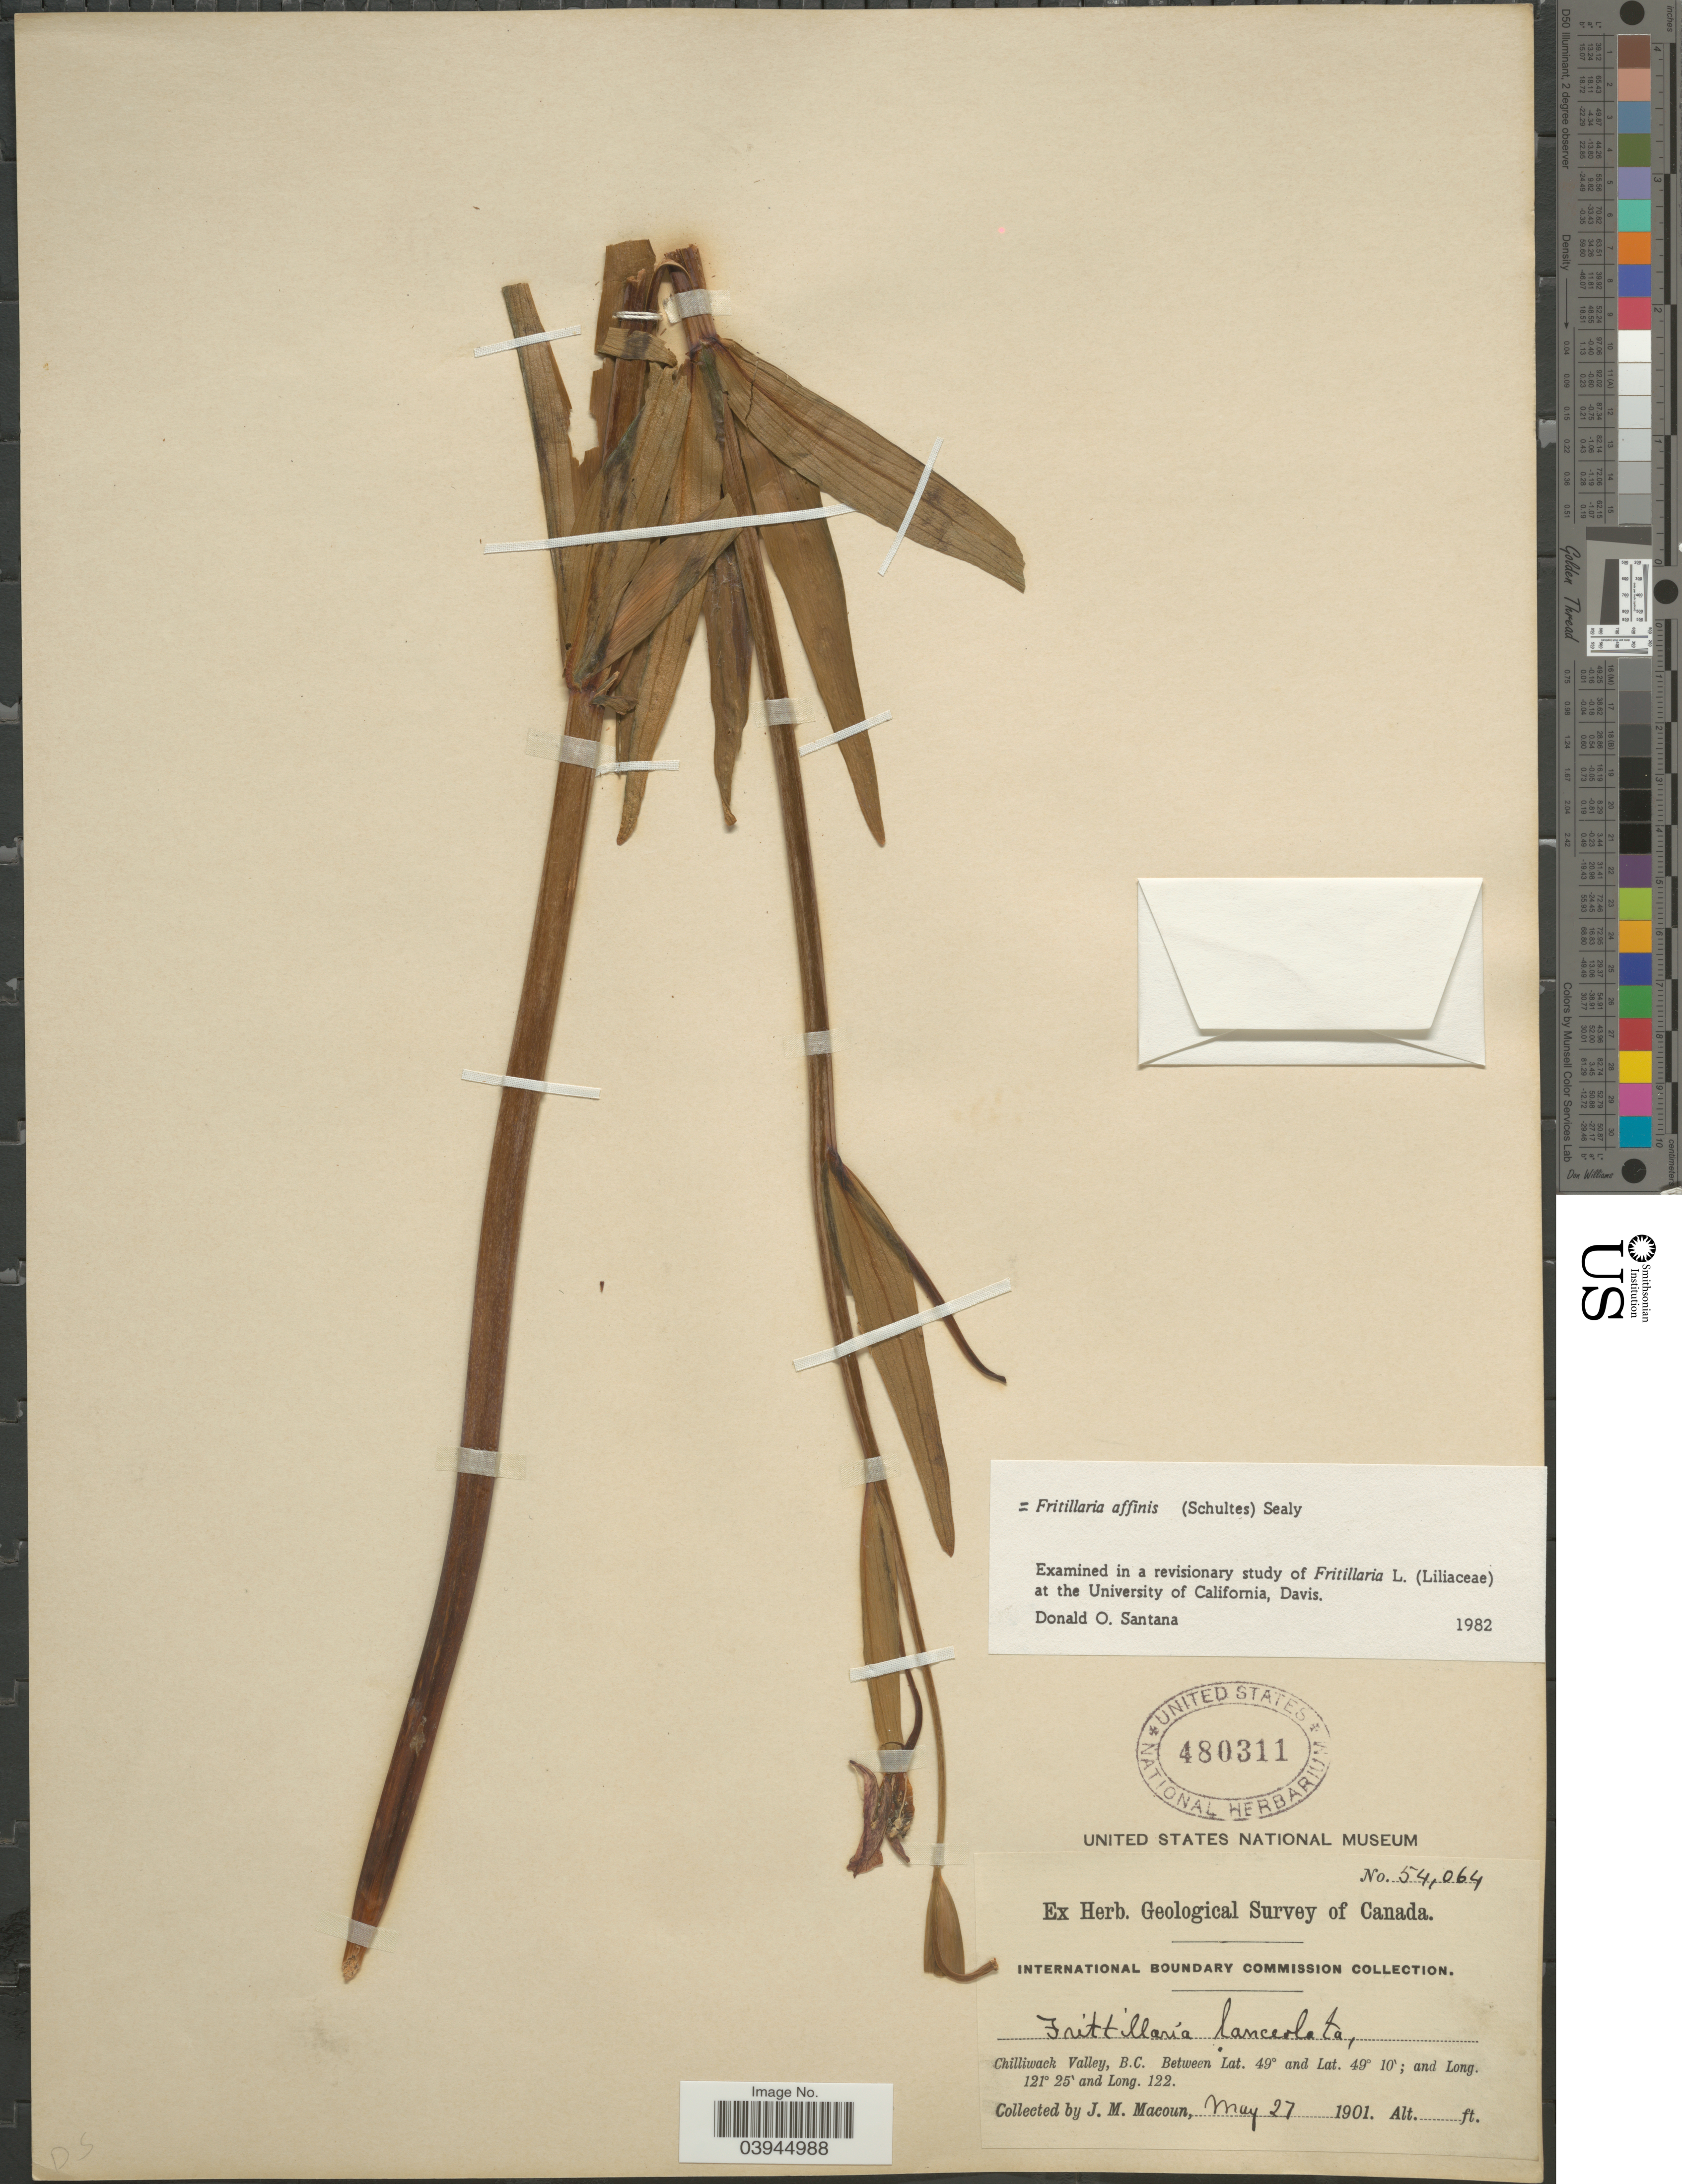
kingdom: Plantae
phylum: Tracheophyta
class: Liliopsida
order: Liliales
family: Liliaceae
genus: Fritillaria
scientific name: Fritillaria affinis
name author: (Schult. & Schult. f.) Sealy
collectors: J. M. Macoun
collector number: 54064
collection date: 1901-05-27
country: Canada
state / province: British Columbia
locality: Chilliwack Valley.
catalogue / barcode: US 480311